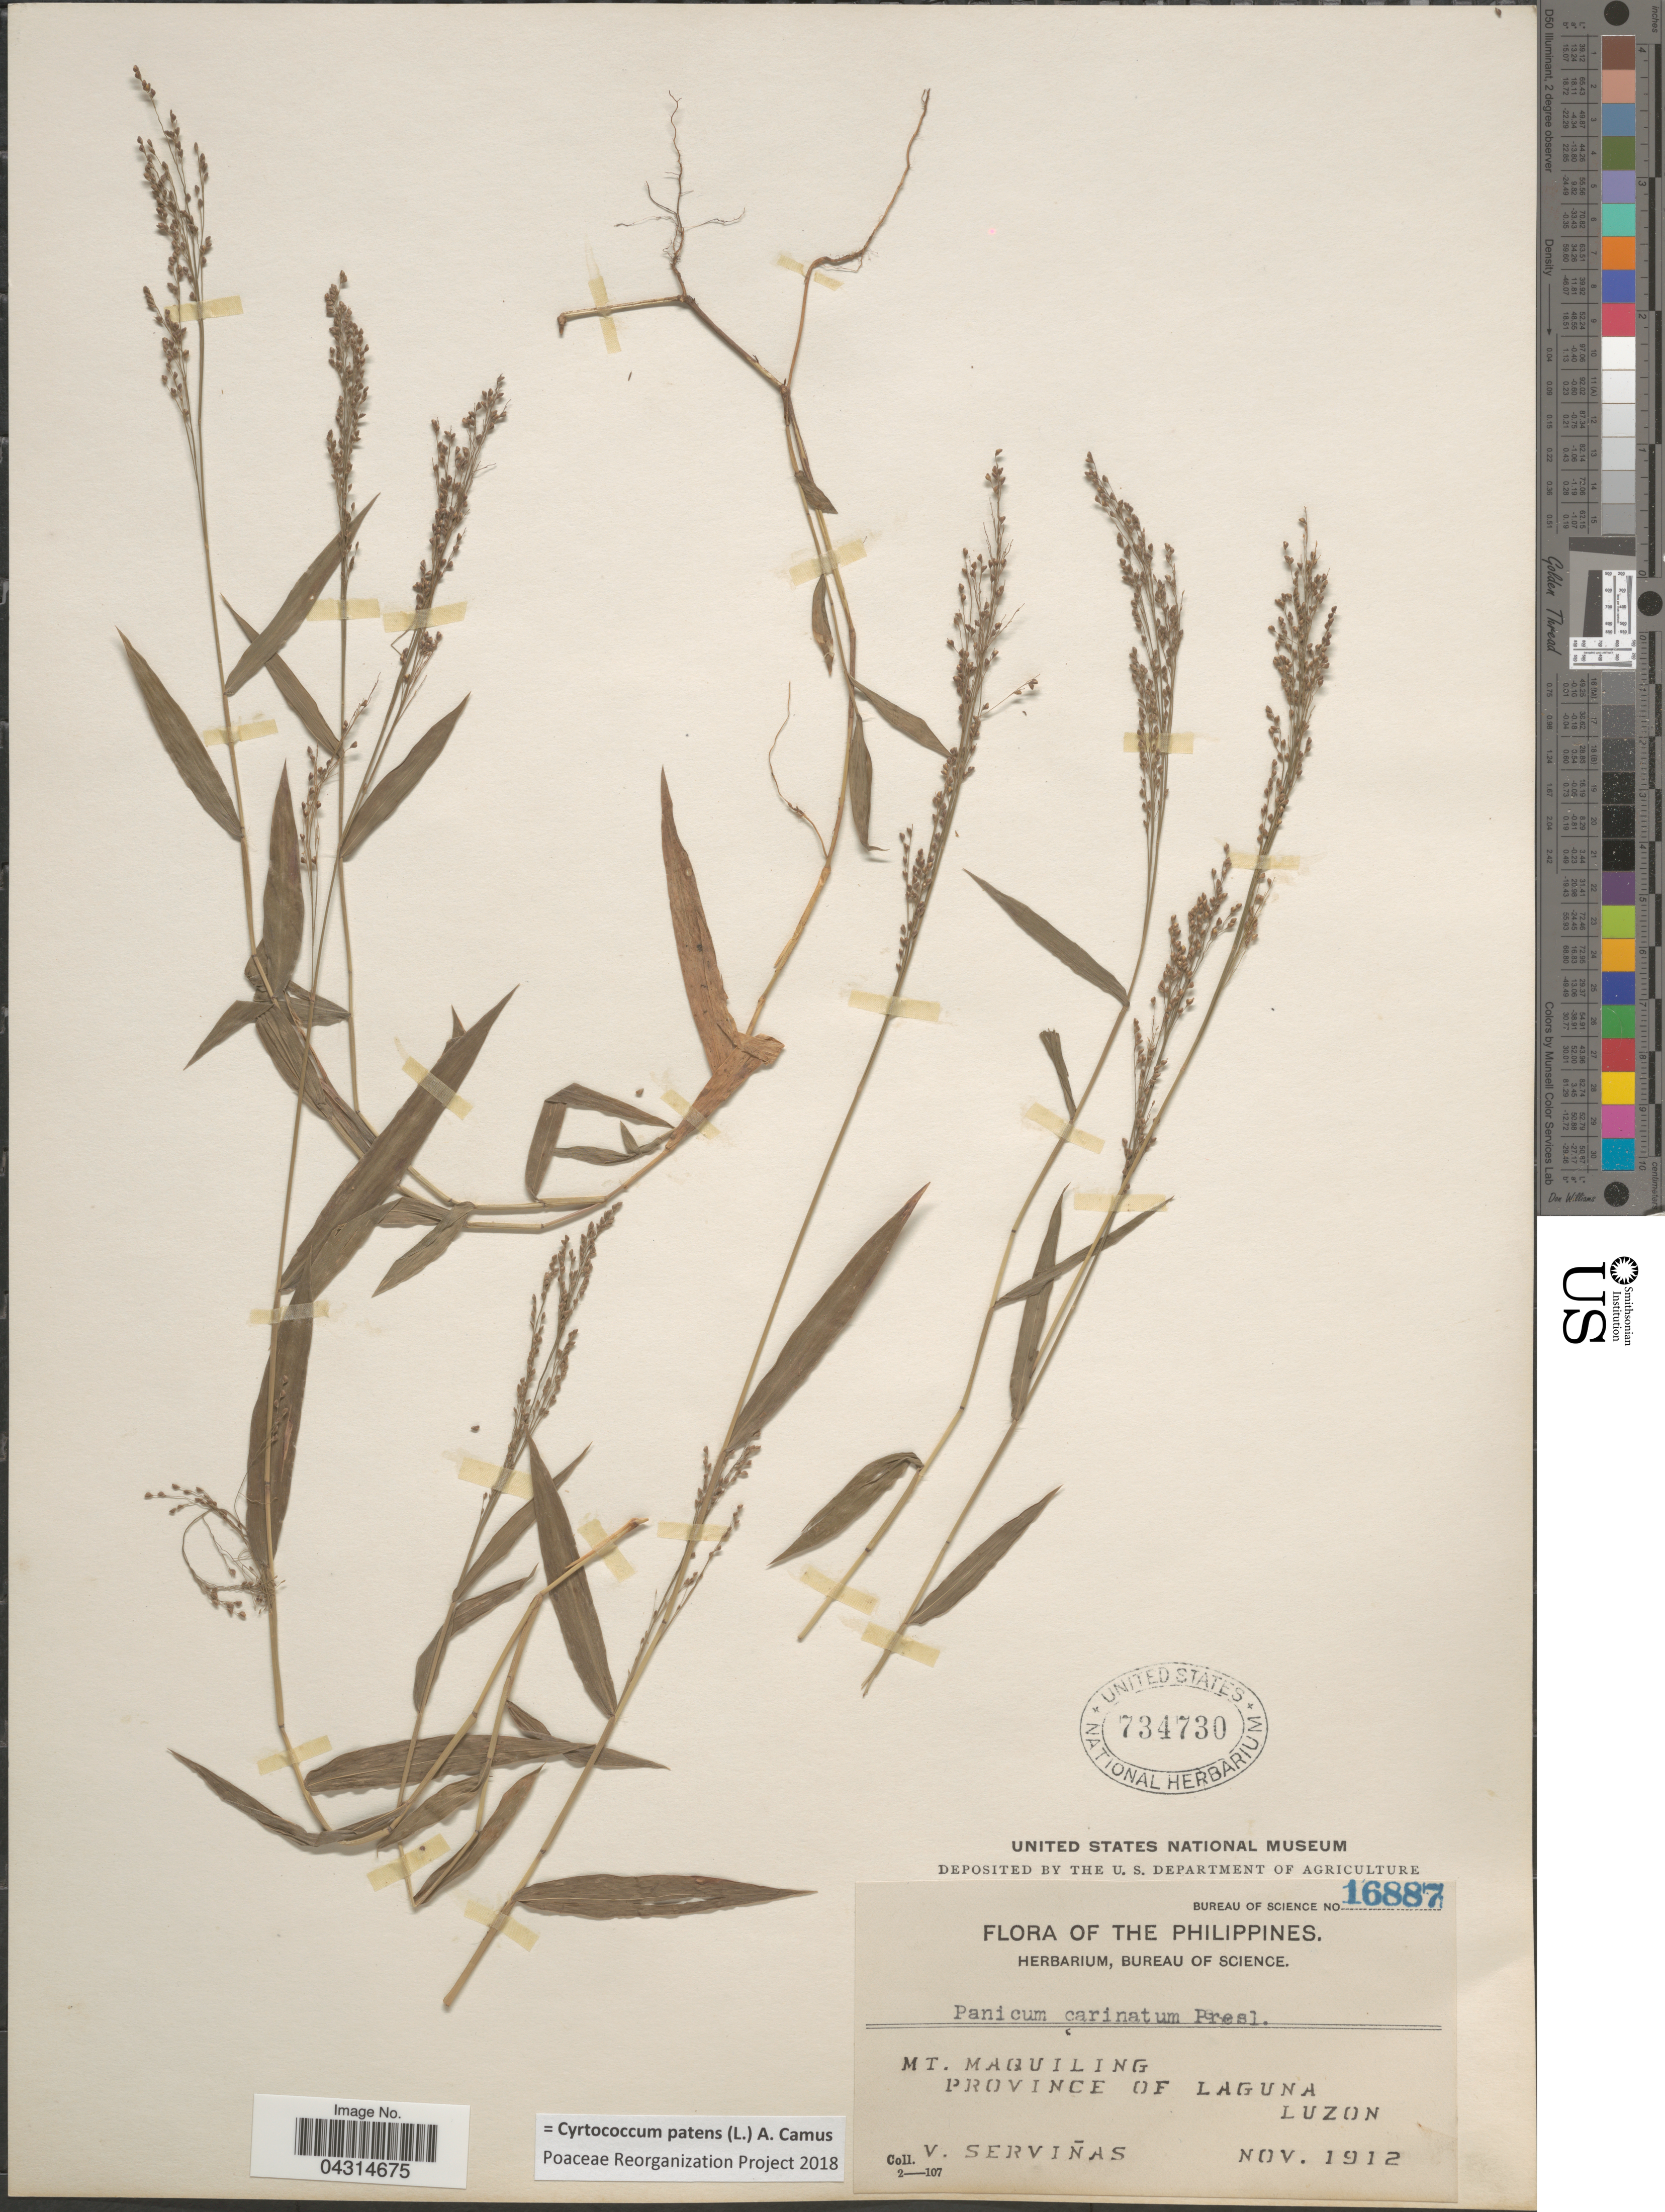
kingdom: Plantae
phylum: Tracheophyta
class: Liliopsida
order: Poales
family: Poaceae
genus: Cyrtococcum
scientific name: Cyrtococcum patens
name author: (L.) A. Camus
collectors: V. Servinas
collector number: Bureau of Science 16887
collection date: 1912-11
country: Philippines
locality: Mt. Maquiling. Province of Laguna, Luzon.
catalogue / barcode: US 734730